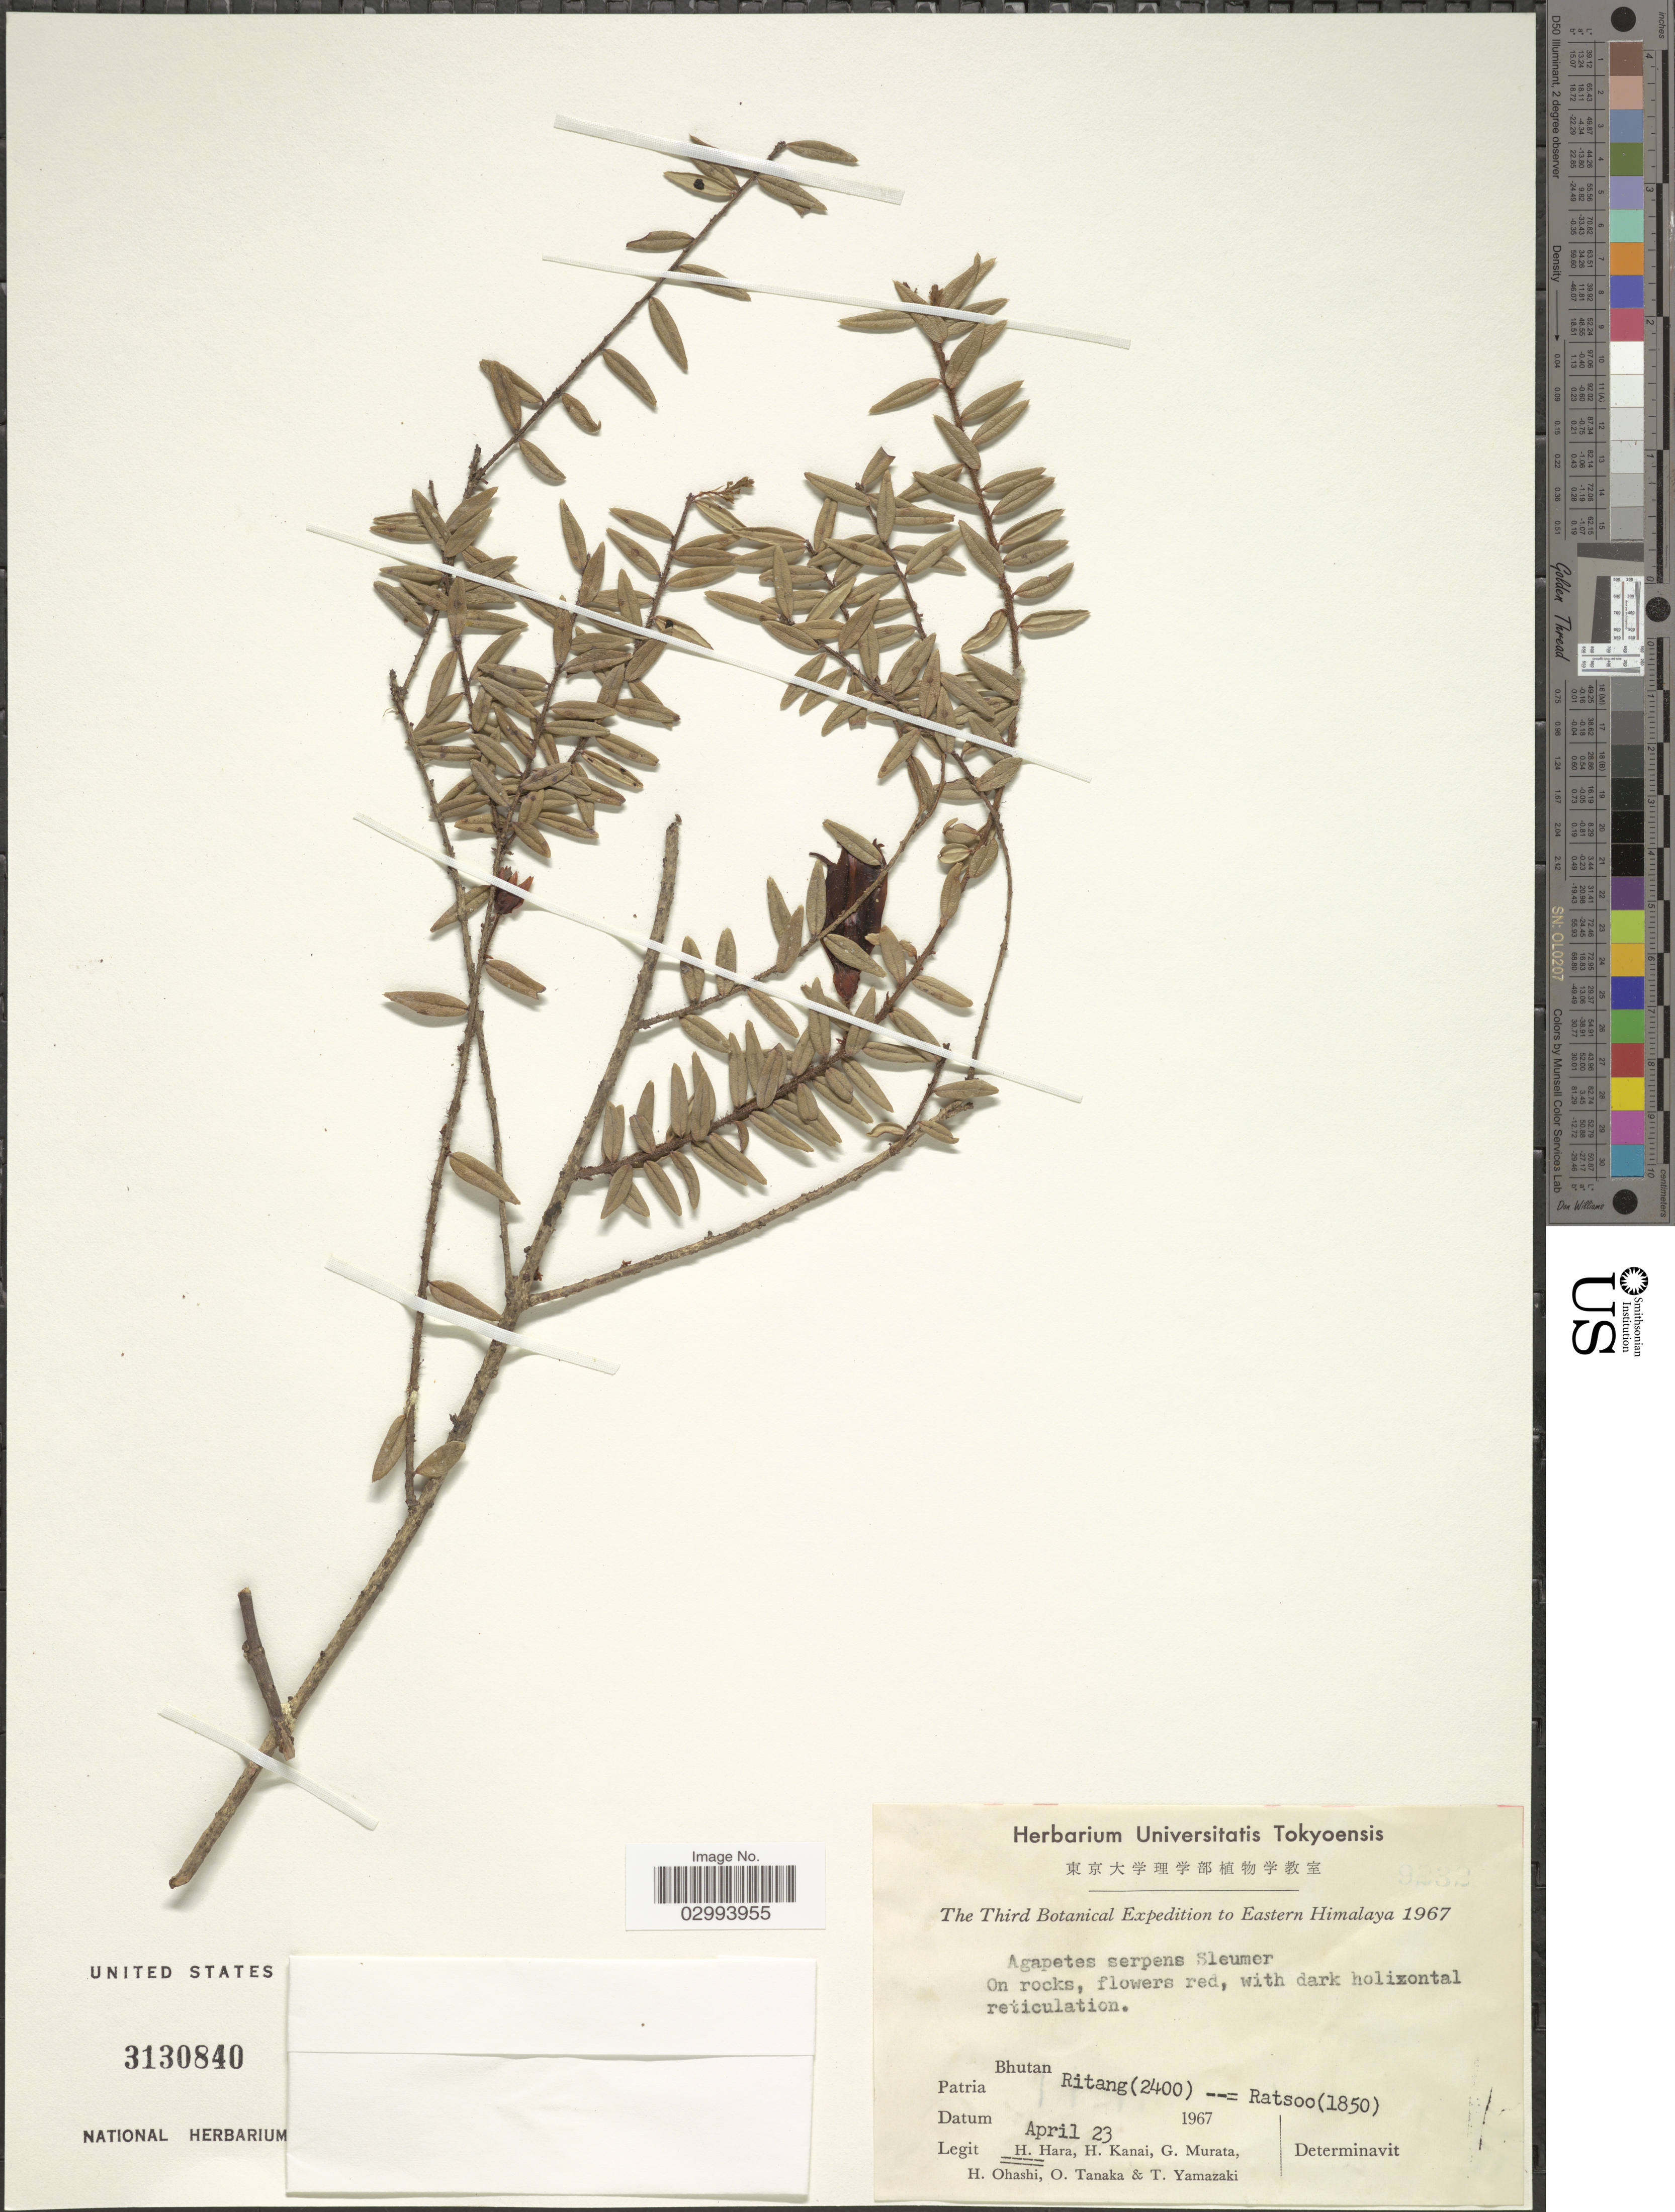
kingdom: Plantae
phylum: Tracheophyta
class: Magnoliopsida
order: Ericales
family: Ericaceae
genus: Agapetes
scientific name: Agapetes serpens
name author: (Wight) Sleumer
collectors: H. Hara, H. Kanai, G. Murata, H. Ohashi & et al.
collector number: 9232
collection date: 1967-04-23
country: Bhutan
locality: Eastern Himalaya. Bhutan. Ritang. Ratsoo.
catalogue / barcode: US 3130840